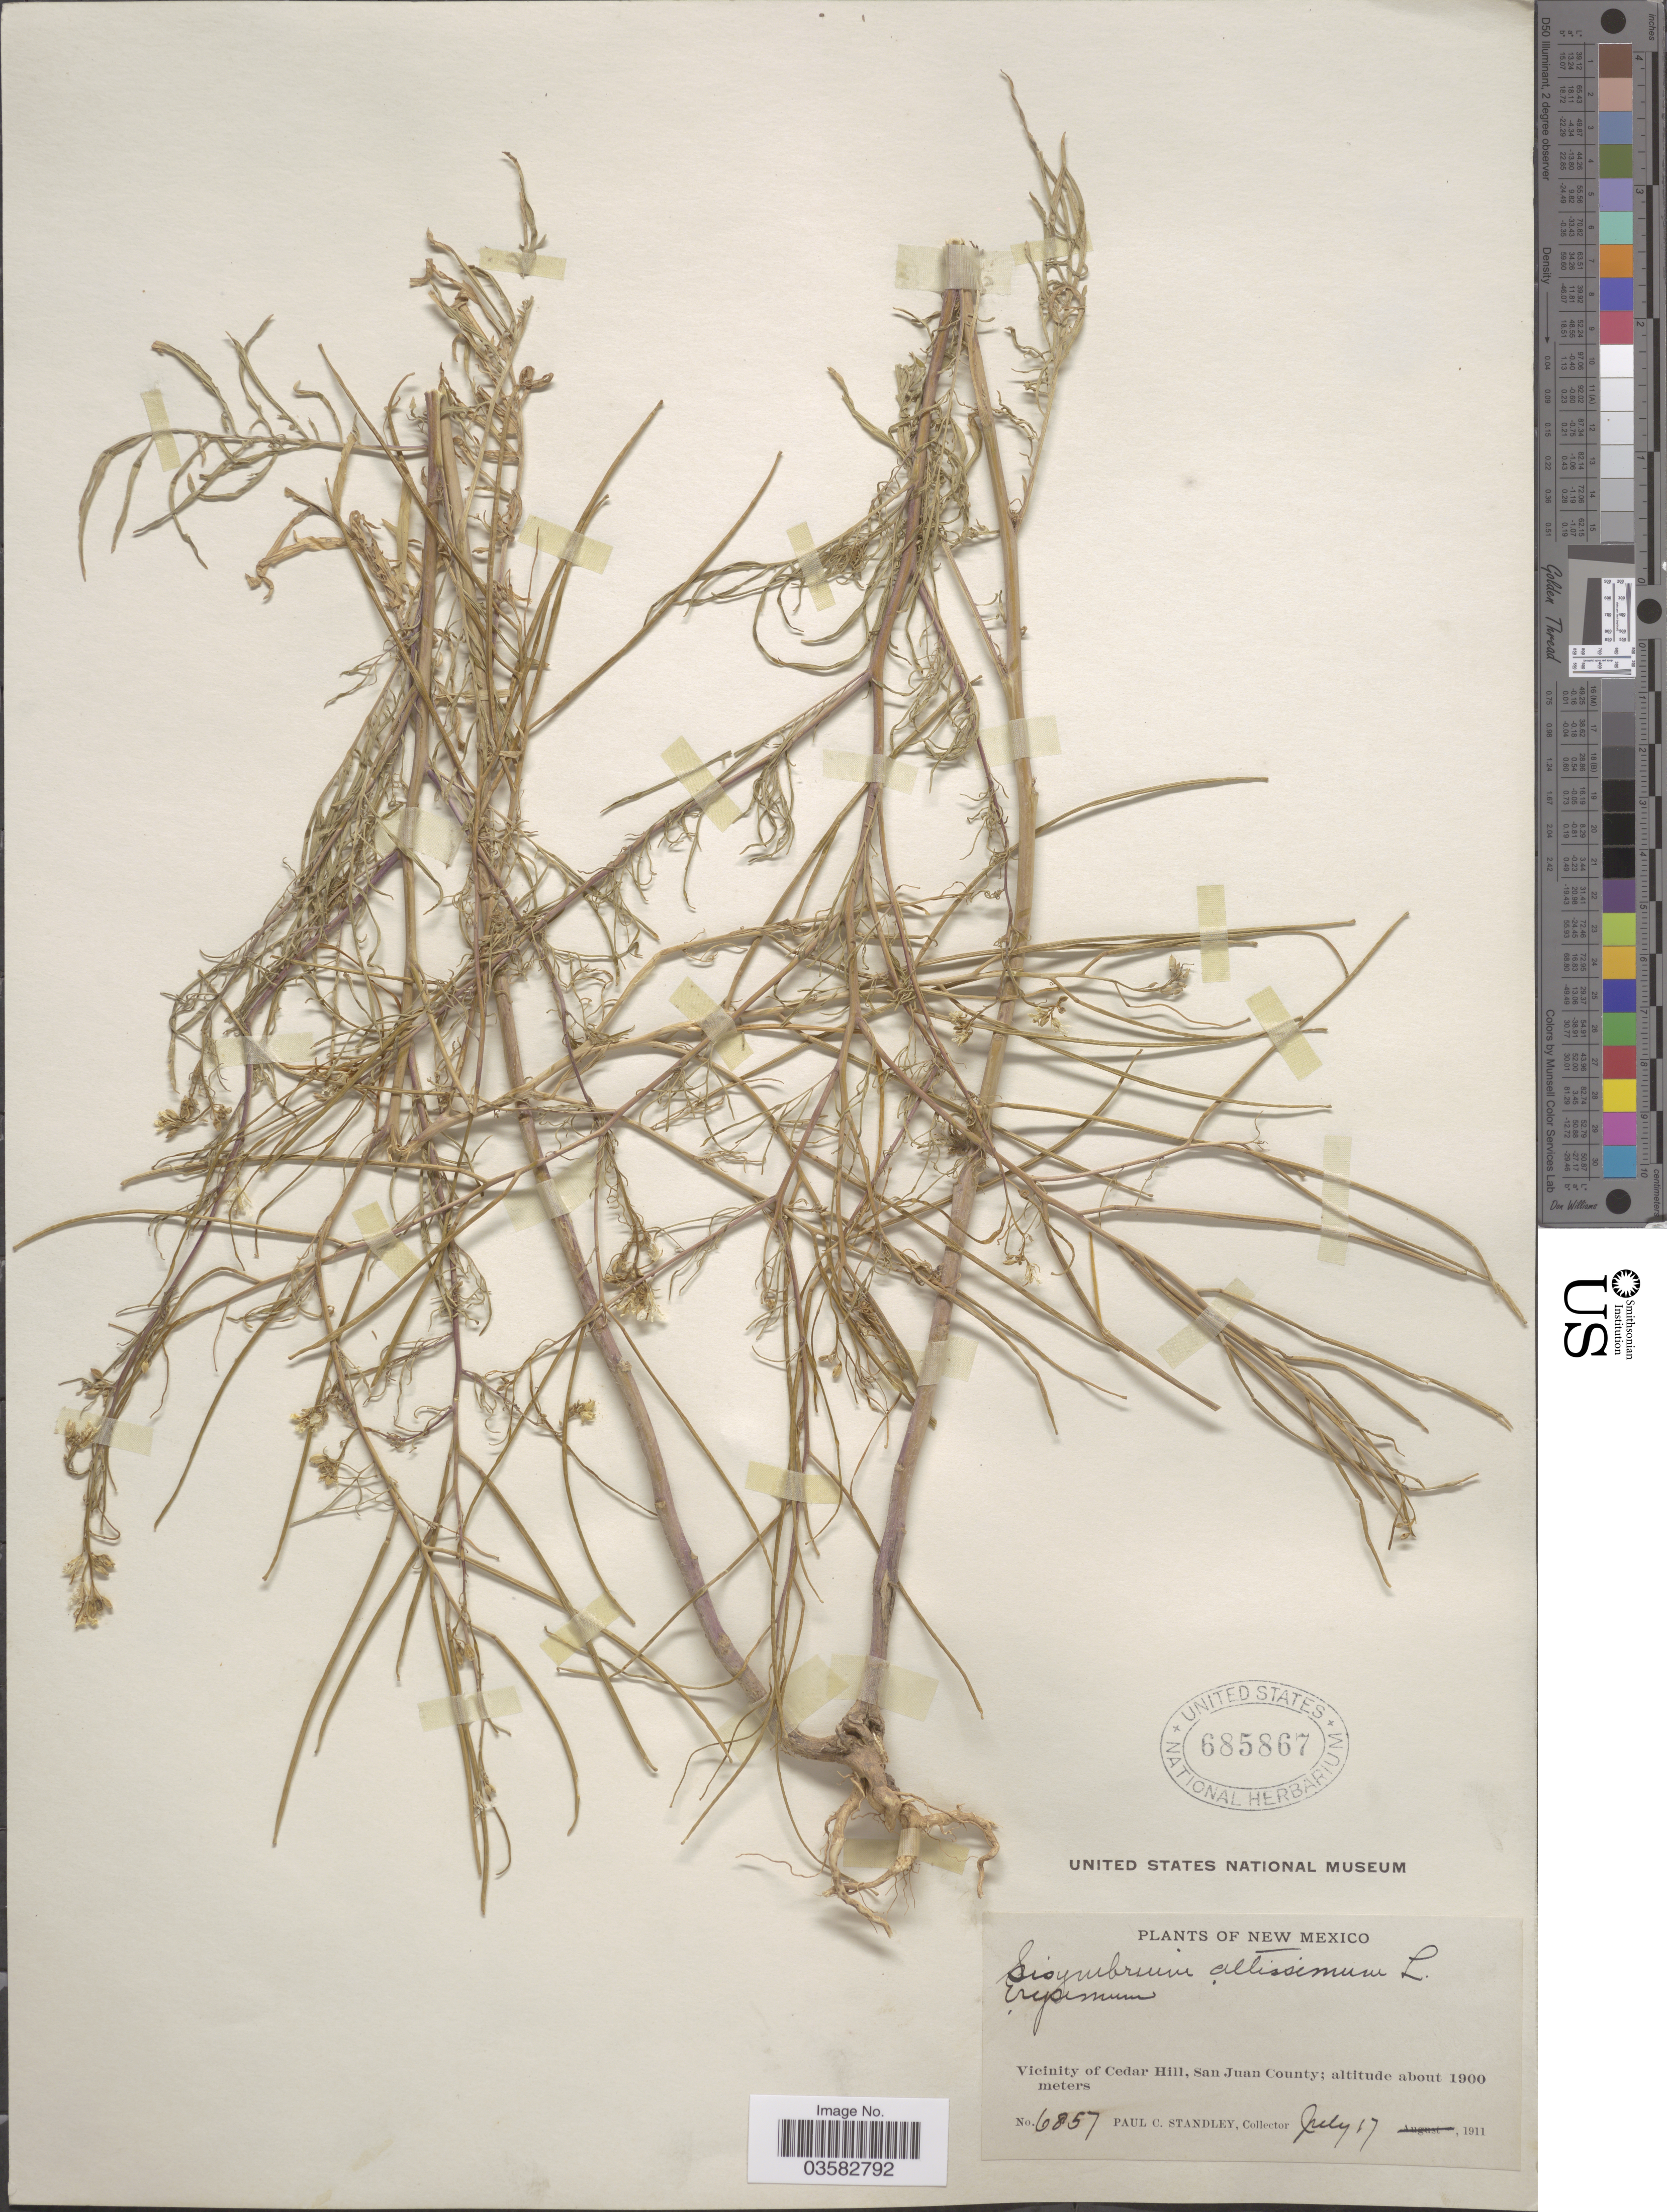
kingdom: Plantae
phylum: Tracheophyta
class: Magnoliopsida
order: Brassicales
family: Brassicaceae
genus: Sisymbrium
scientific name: Sisymbrium altissimum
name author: L.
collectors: P. C. Standley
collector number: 6857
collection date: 1911-07-17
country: United States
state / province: New Mexico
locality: Vicinity of Cedar Hill, San Juan County.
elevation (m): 1900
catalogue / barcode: US 685867